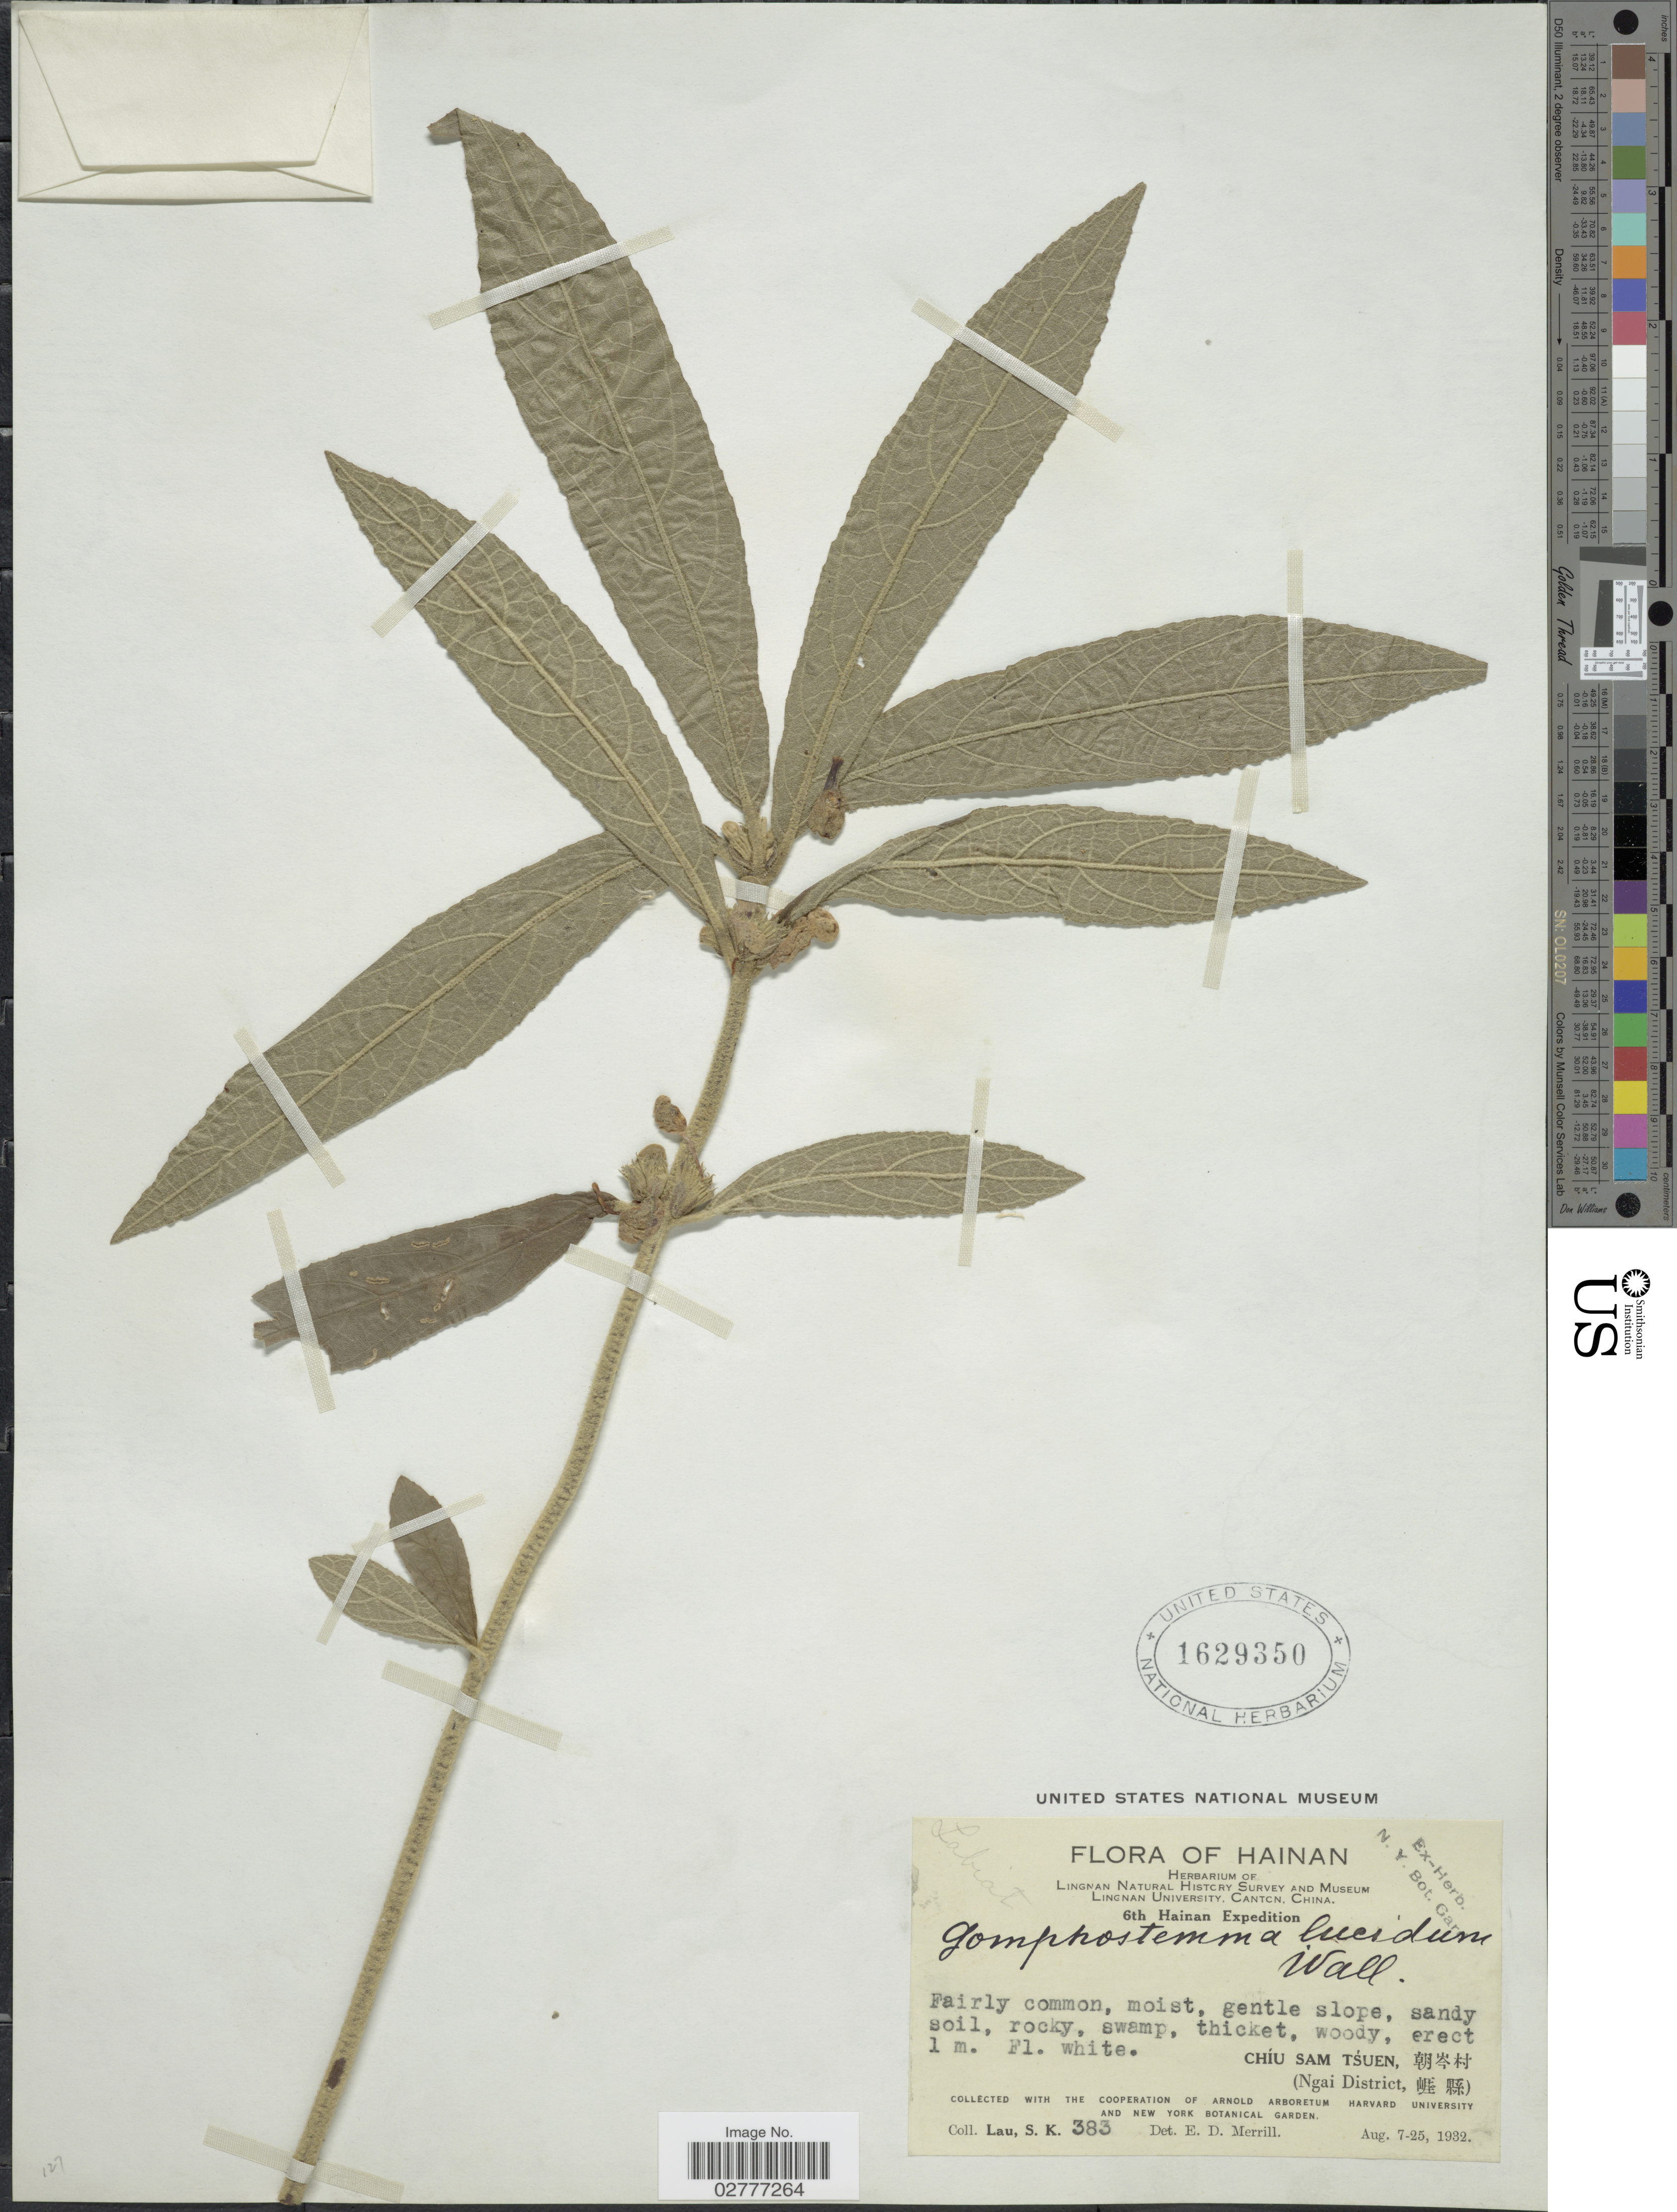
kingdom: Plantae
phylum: Tracheophyta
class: Magnoliopsida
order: Lamiales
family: Lamiaceae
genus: Gomphostemma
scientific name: Gomphostemma lucidum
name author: Wall. ex Benth.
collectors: S. K. Lau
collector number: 383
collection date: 1932-08-07/1932-08-25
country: China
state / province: Hainan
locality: Chíu Sam Tśuen. Ngai District.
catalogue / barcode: US 1629350